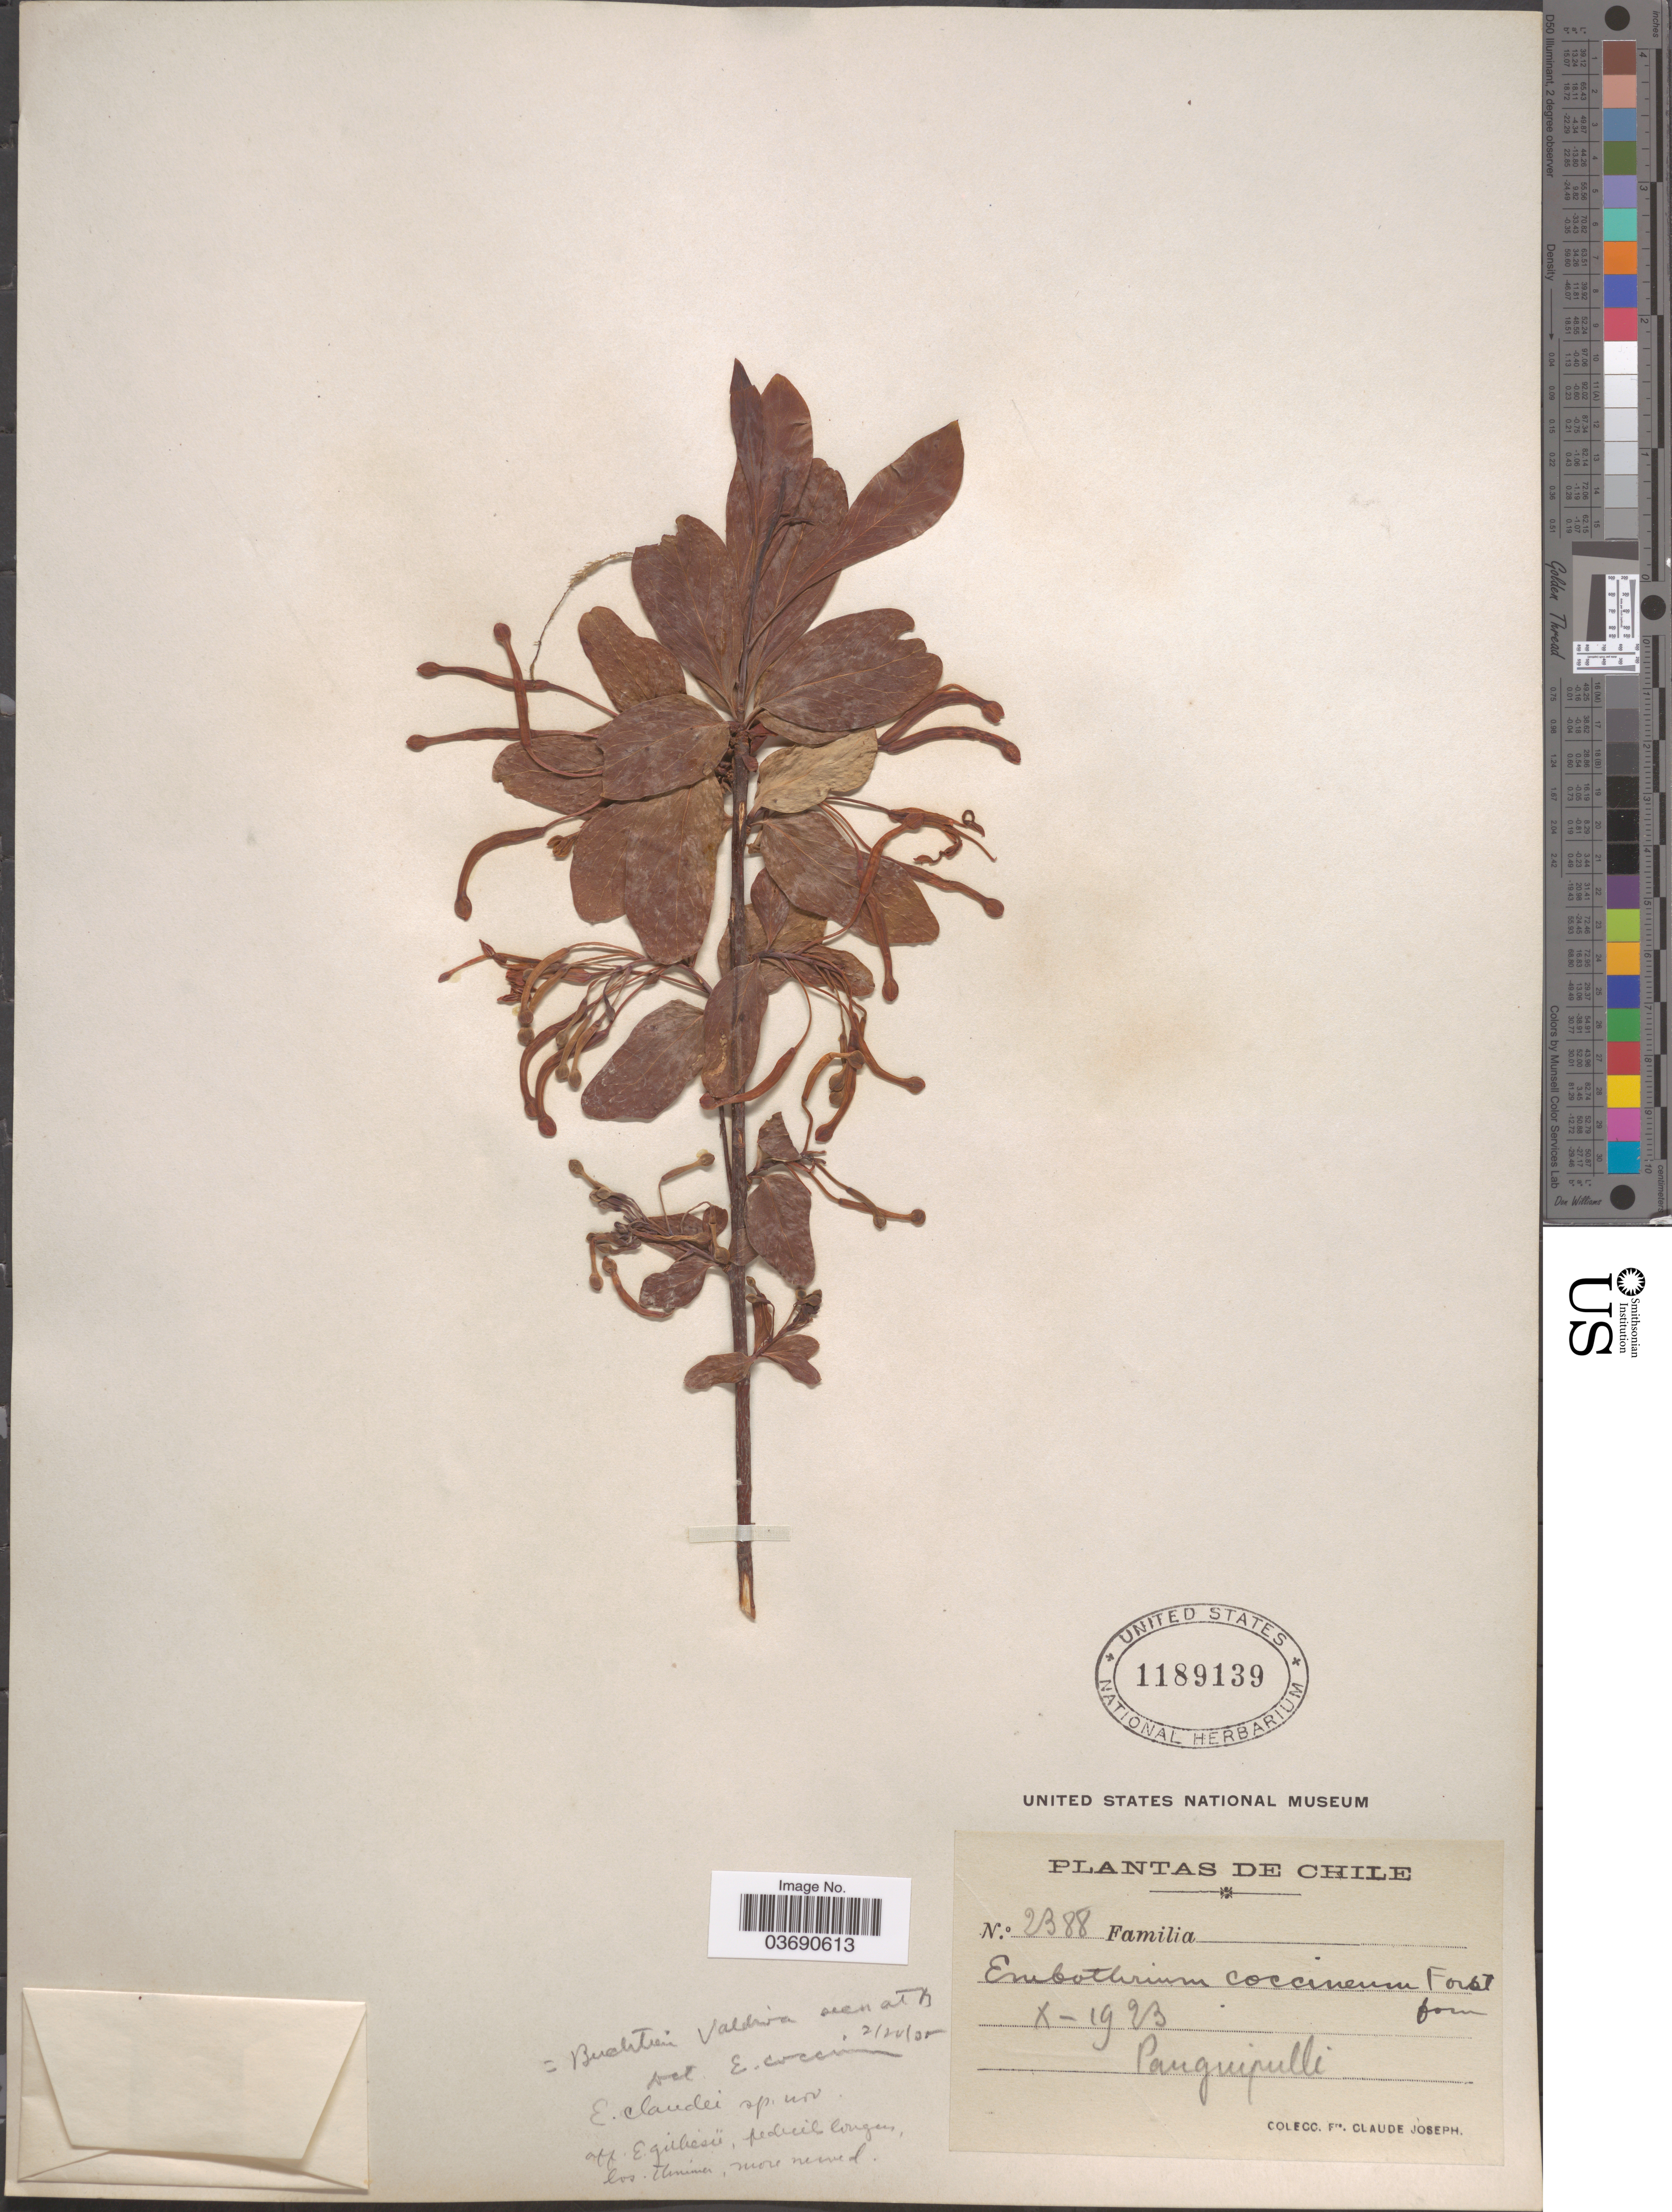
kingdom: Plantae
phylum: Tracheophyta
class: Magnoliopsida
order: Proteales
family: Proteaceae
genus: Embothrium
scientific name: Embothrium coccineum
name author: J.R. Forst. & G. Forst.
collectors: Bro. Claude-Joseph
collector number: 2388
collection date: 1923-10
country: Chile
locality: Panguipulle.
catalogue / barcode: US 1189139